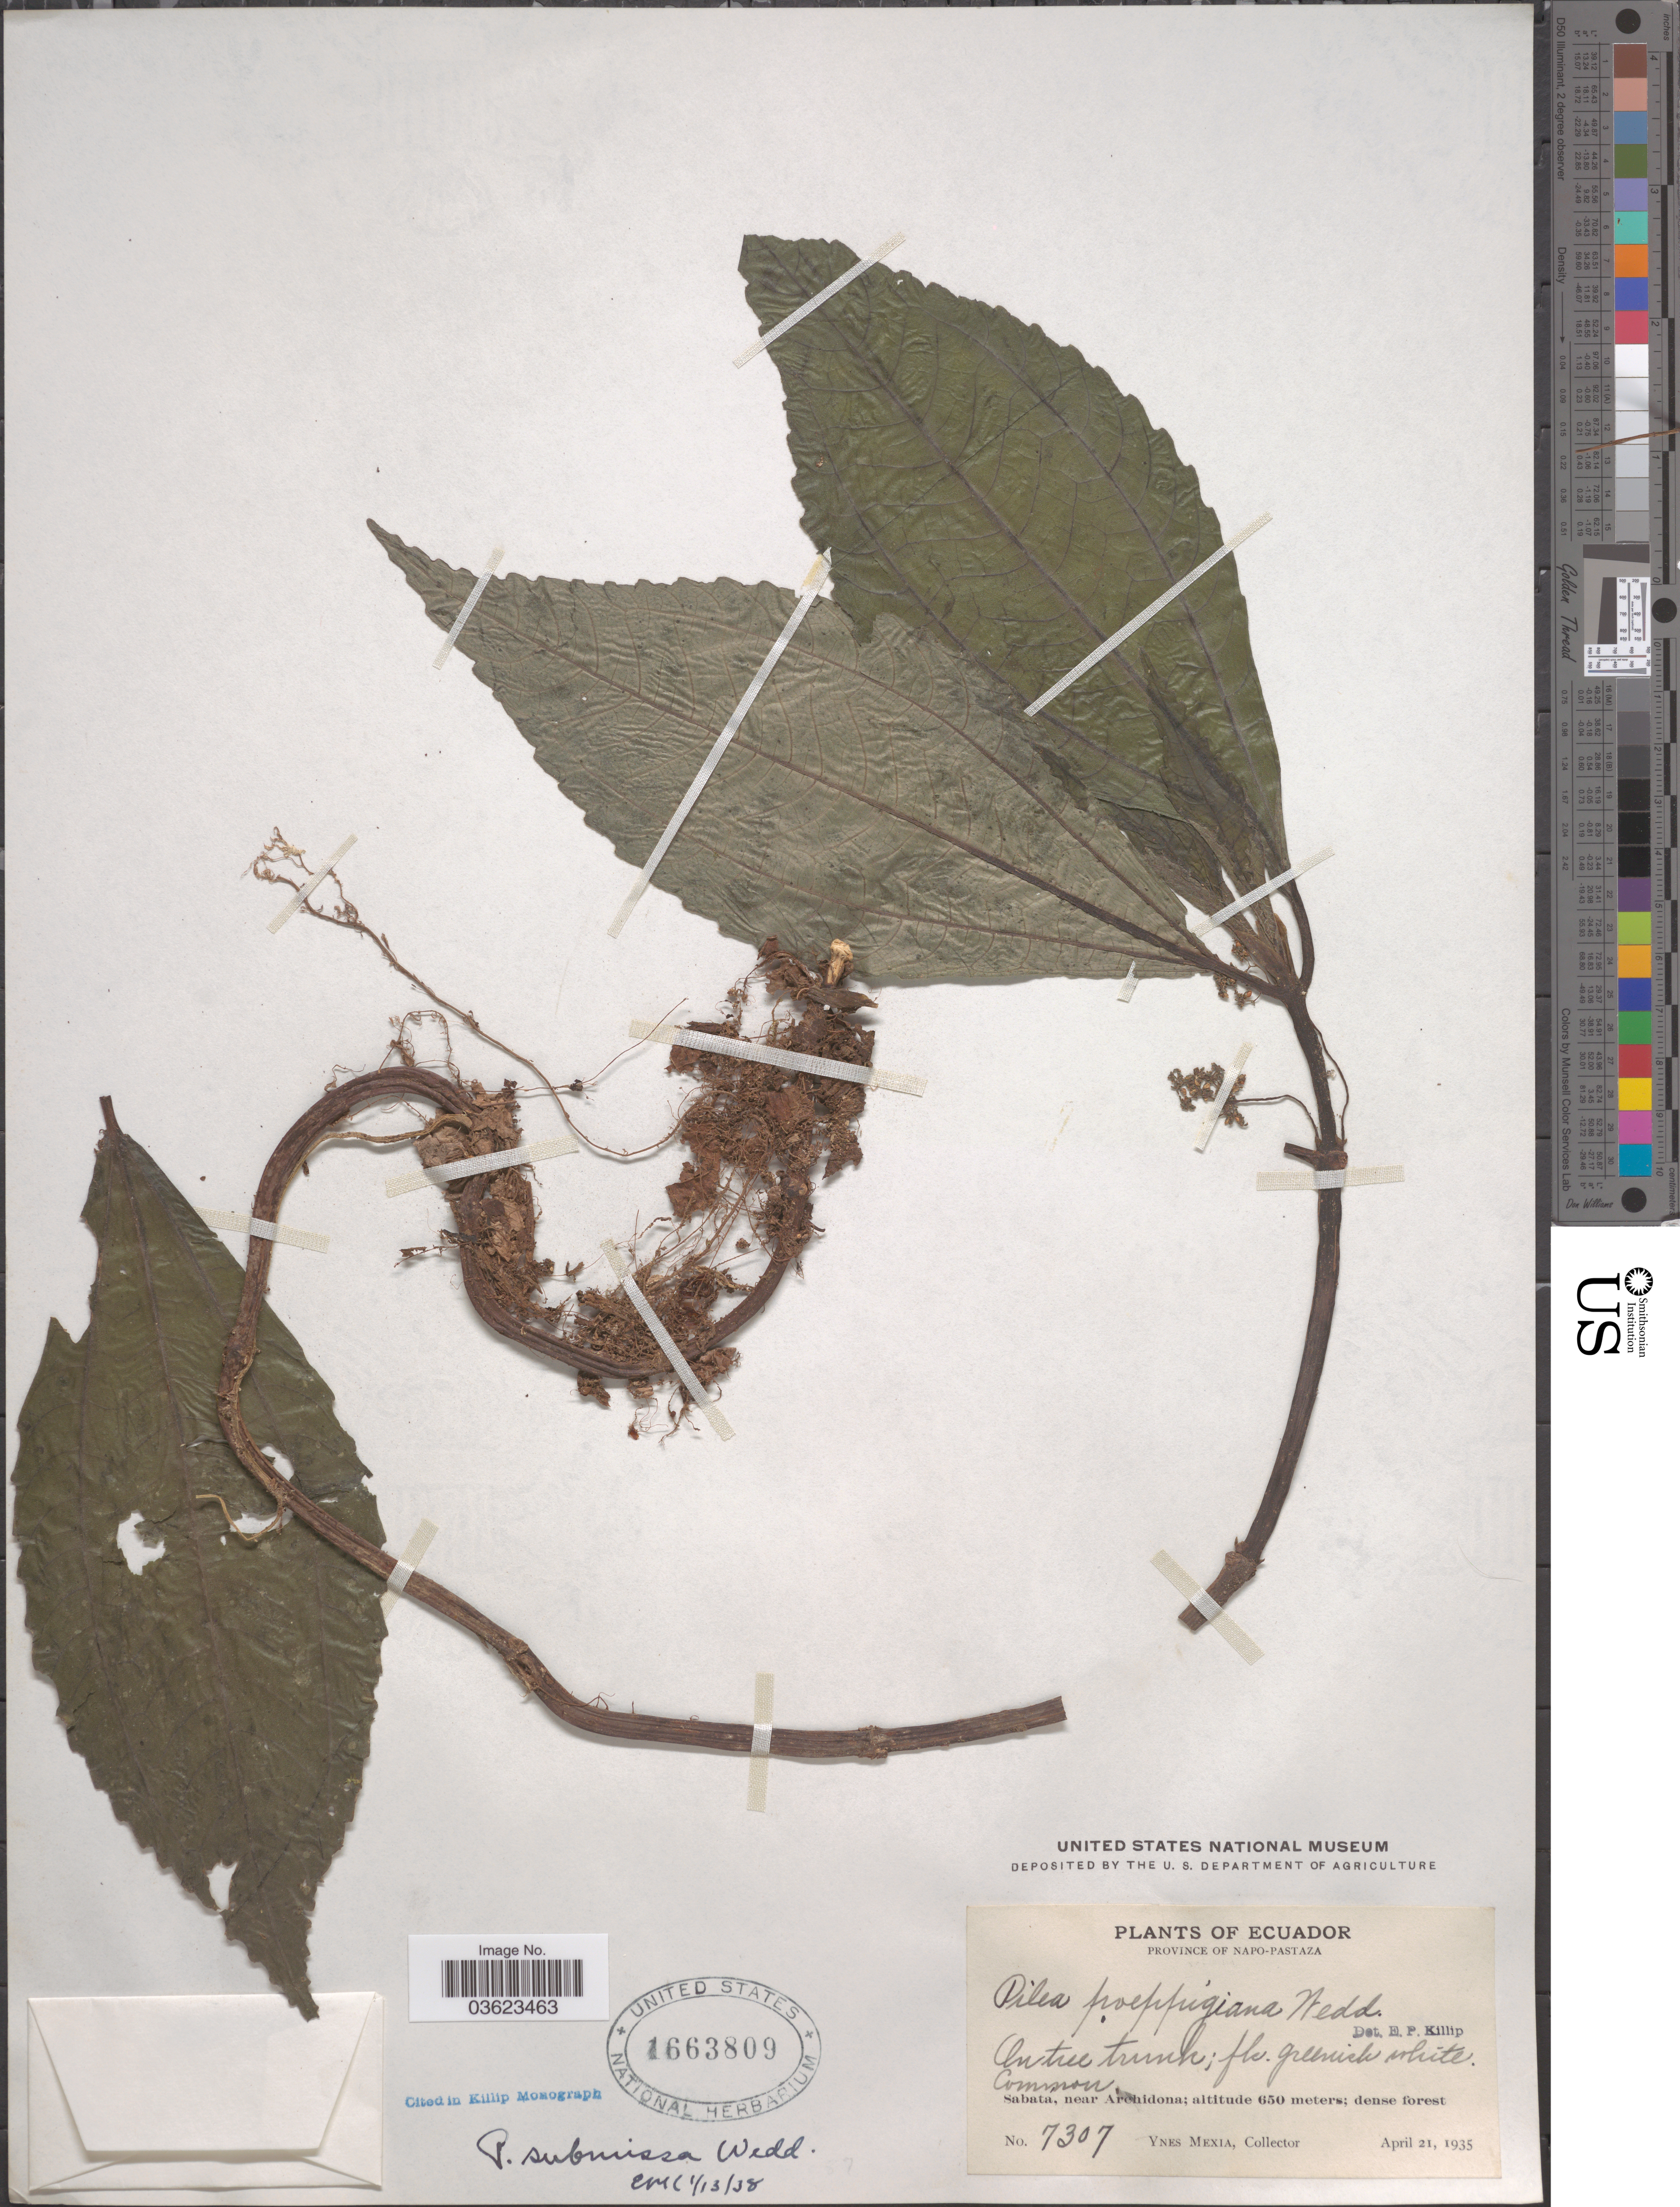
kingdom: Plantae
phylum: Tracheophyta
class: Magnoliopsida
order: Rosales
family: Urticaceae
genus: Pilea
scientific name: Pilea submissa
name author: Wedd.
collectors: Y. Mexia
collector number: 7307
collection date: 1935-04-21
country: Ecuador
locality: Province of Napo-Pastaza. Sabata, near Archidona.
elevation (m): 650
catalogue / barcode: US 1663809